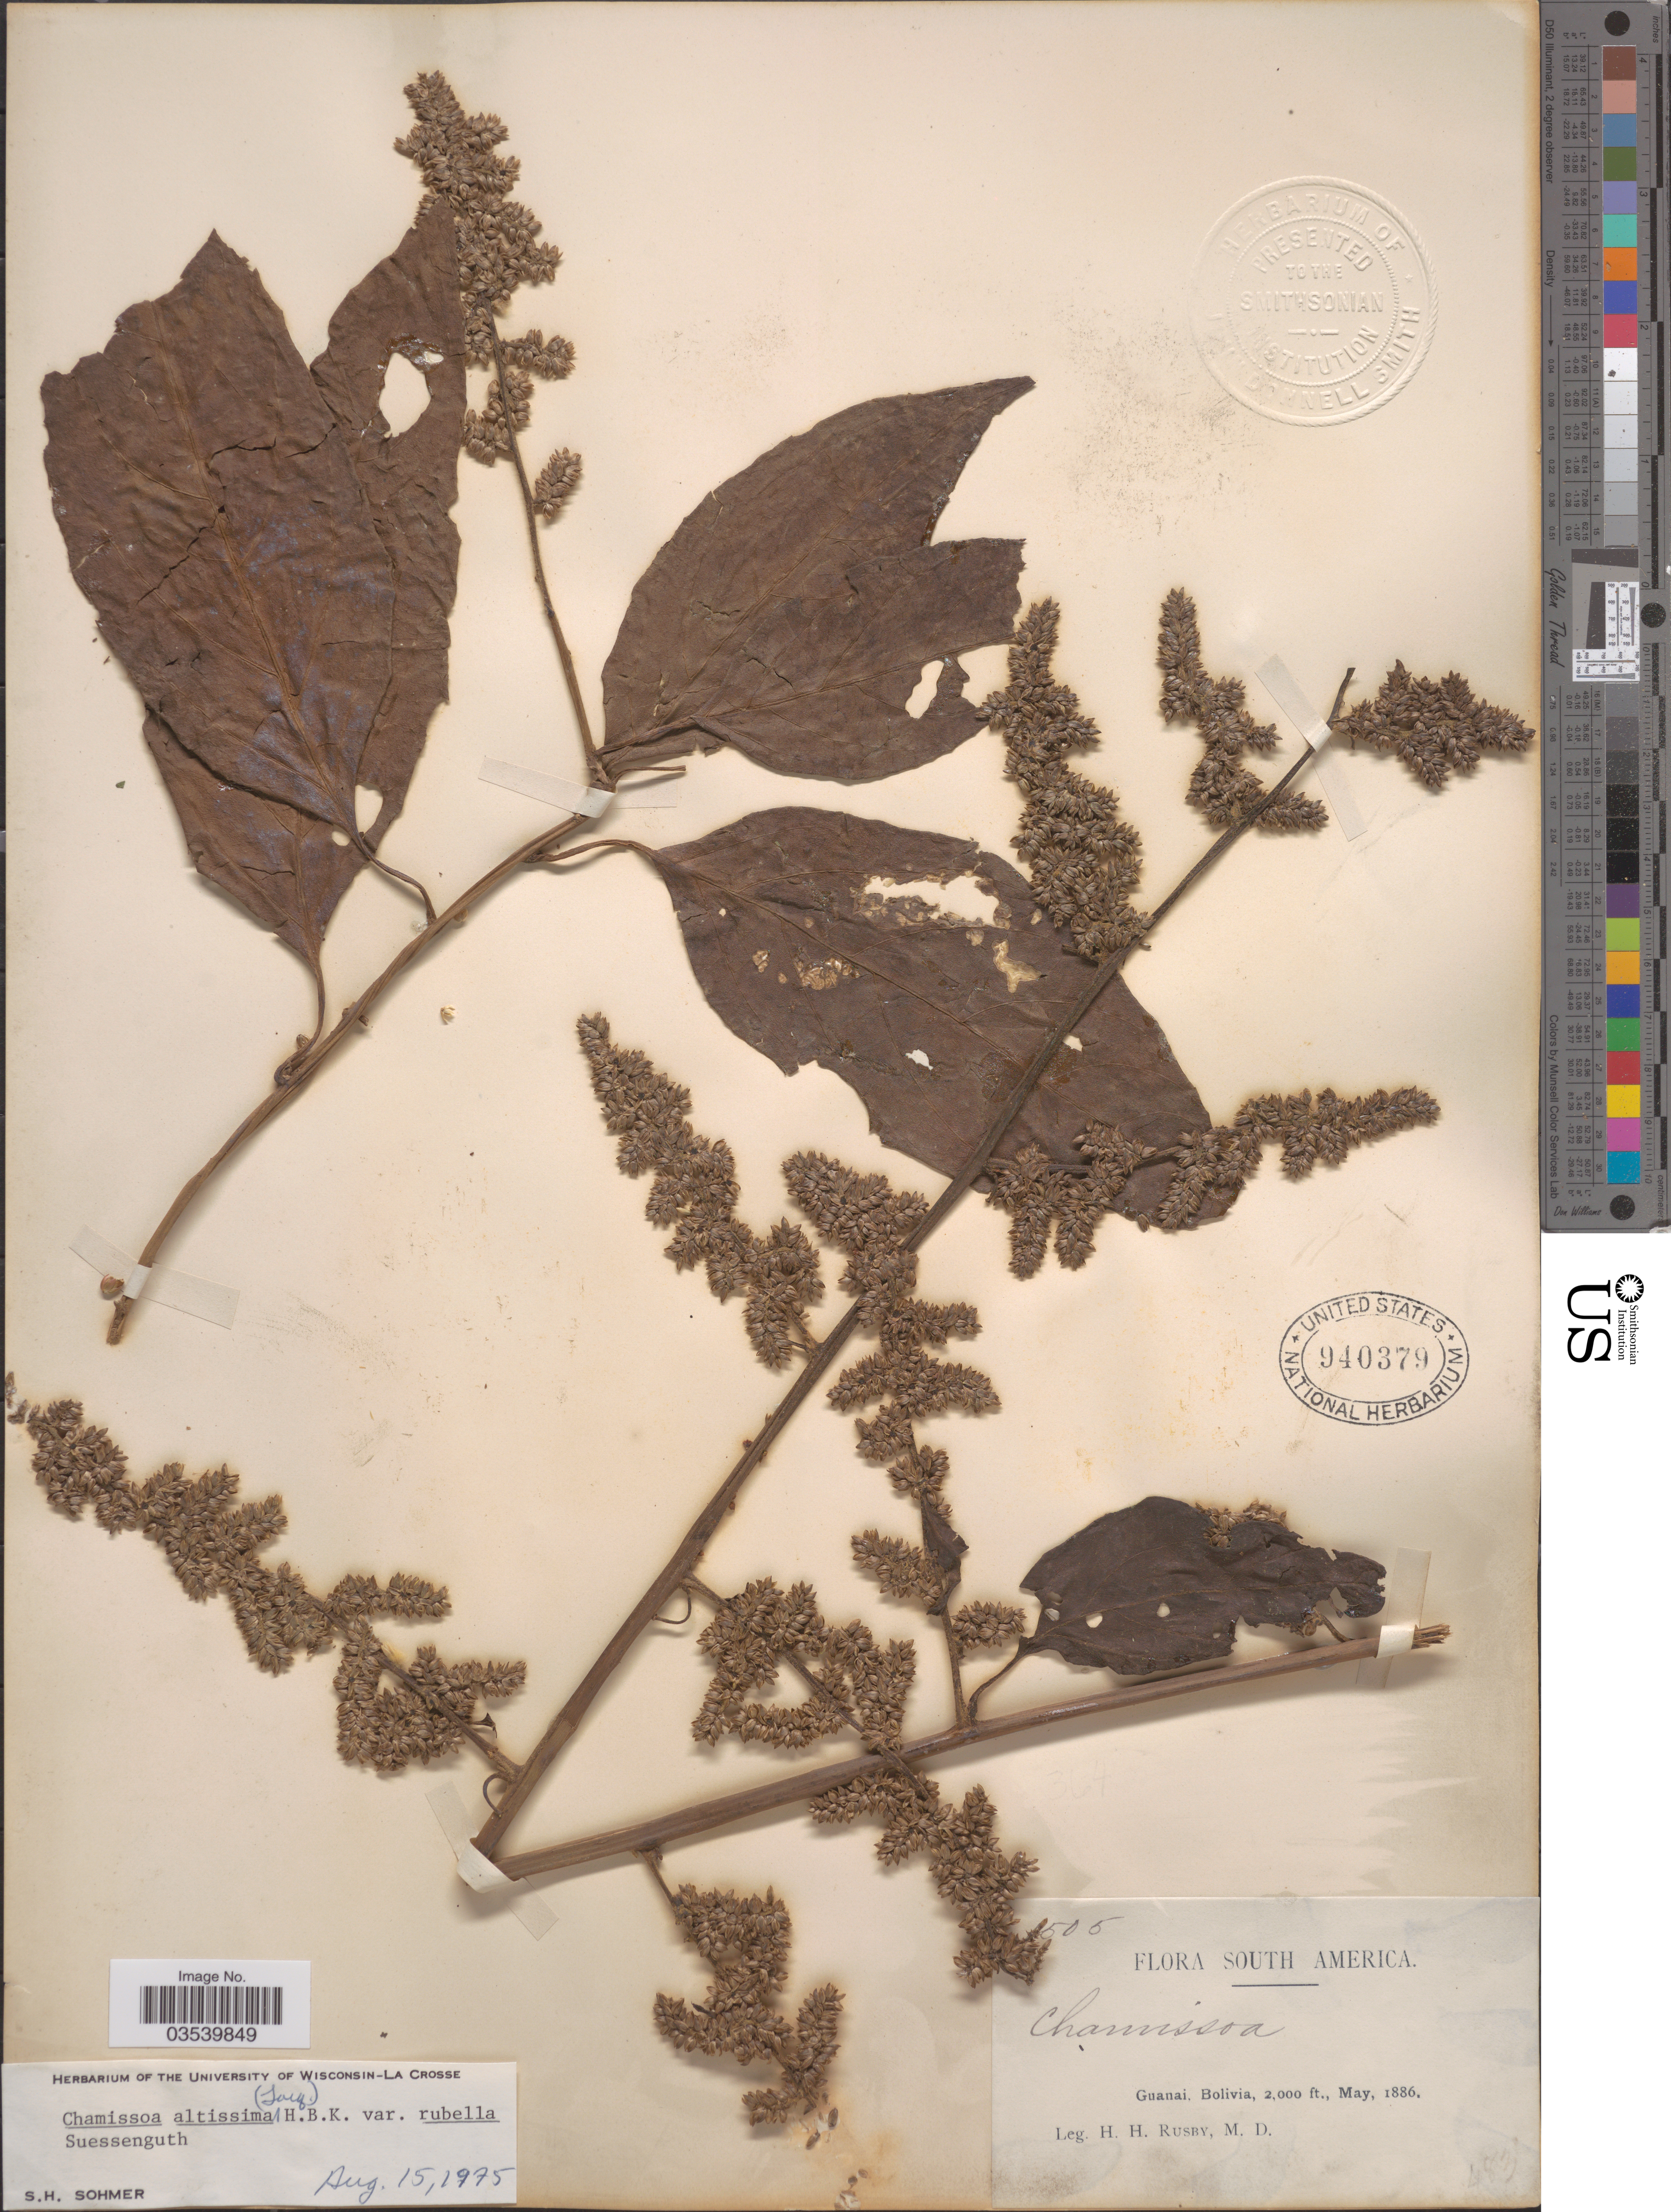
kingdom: Plantae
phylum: Tracheophyta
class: Magnoliopsida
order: Caryophyllales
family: Amaranthaceae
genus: Chamissoa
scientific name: Chamissoa altissima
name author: (Jacq.) Kunth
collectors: H. H. Rusby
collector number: !505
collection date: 1886-05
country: Bolivia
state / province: La Páz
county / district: Larecaja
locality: Guanay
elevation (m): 610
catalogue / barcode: US 940379